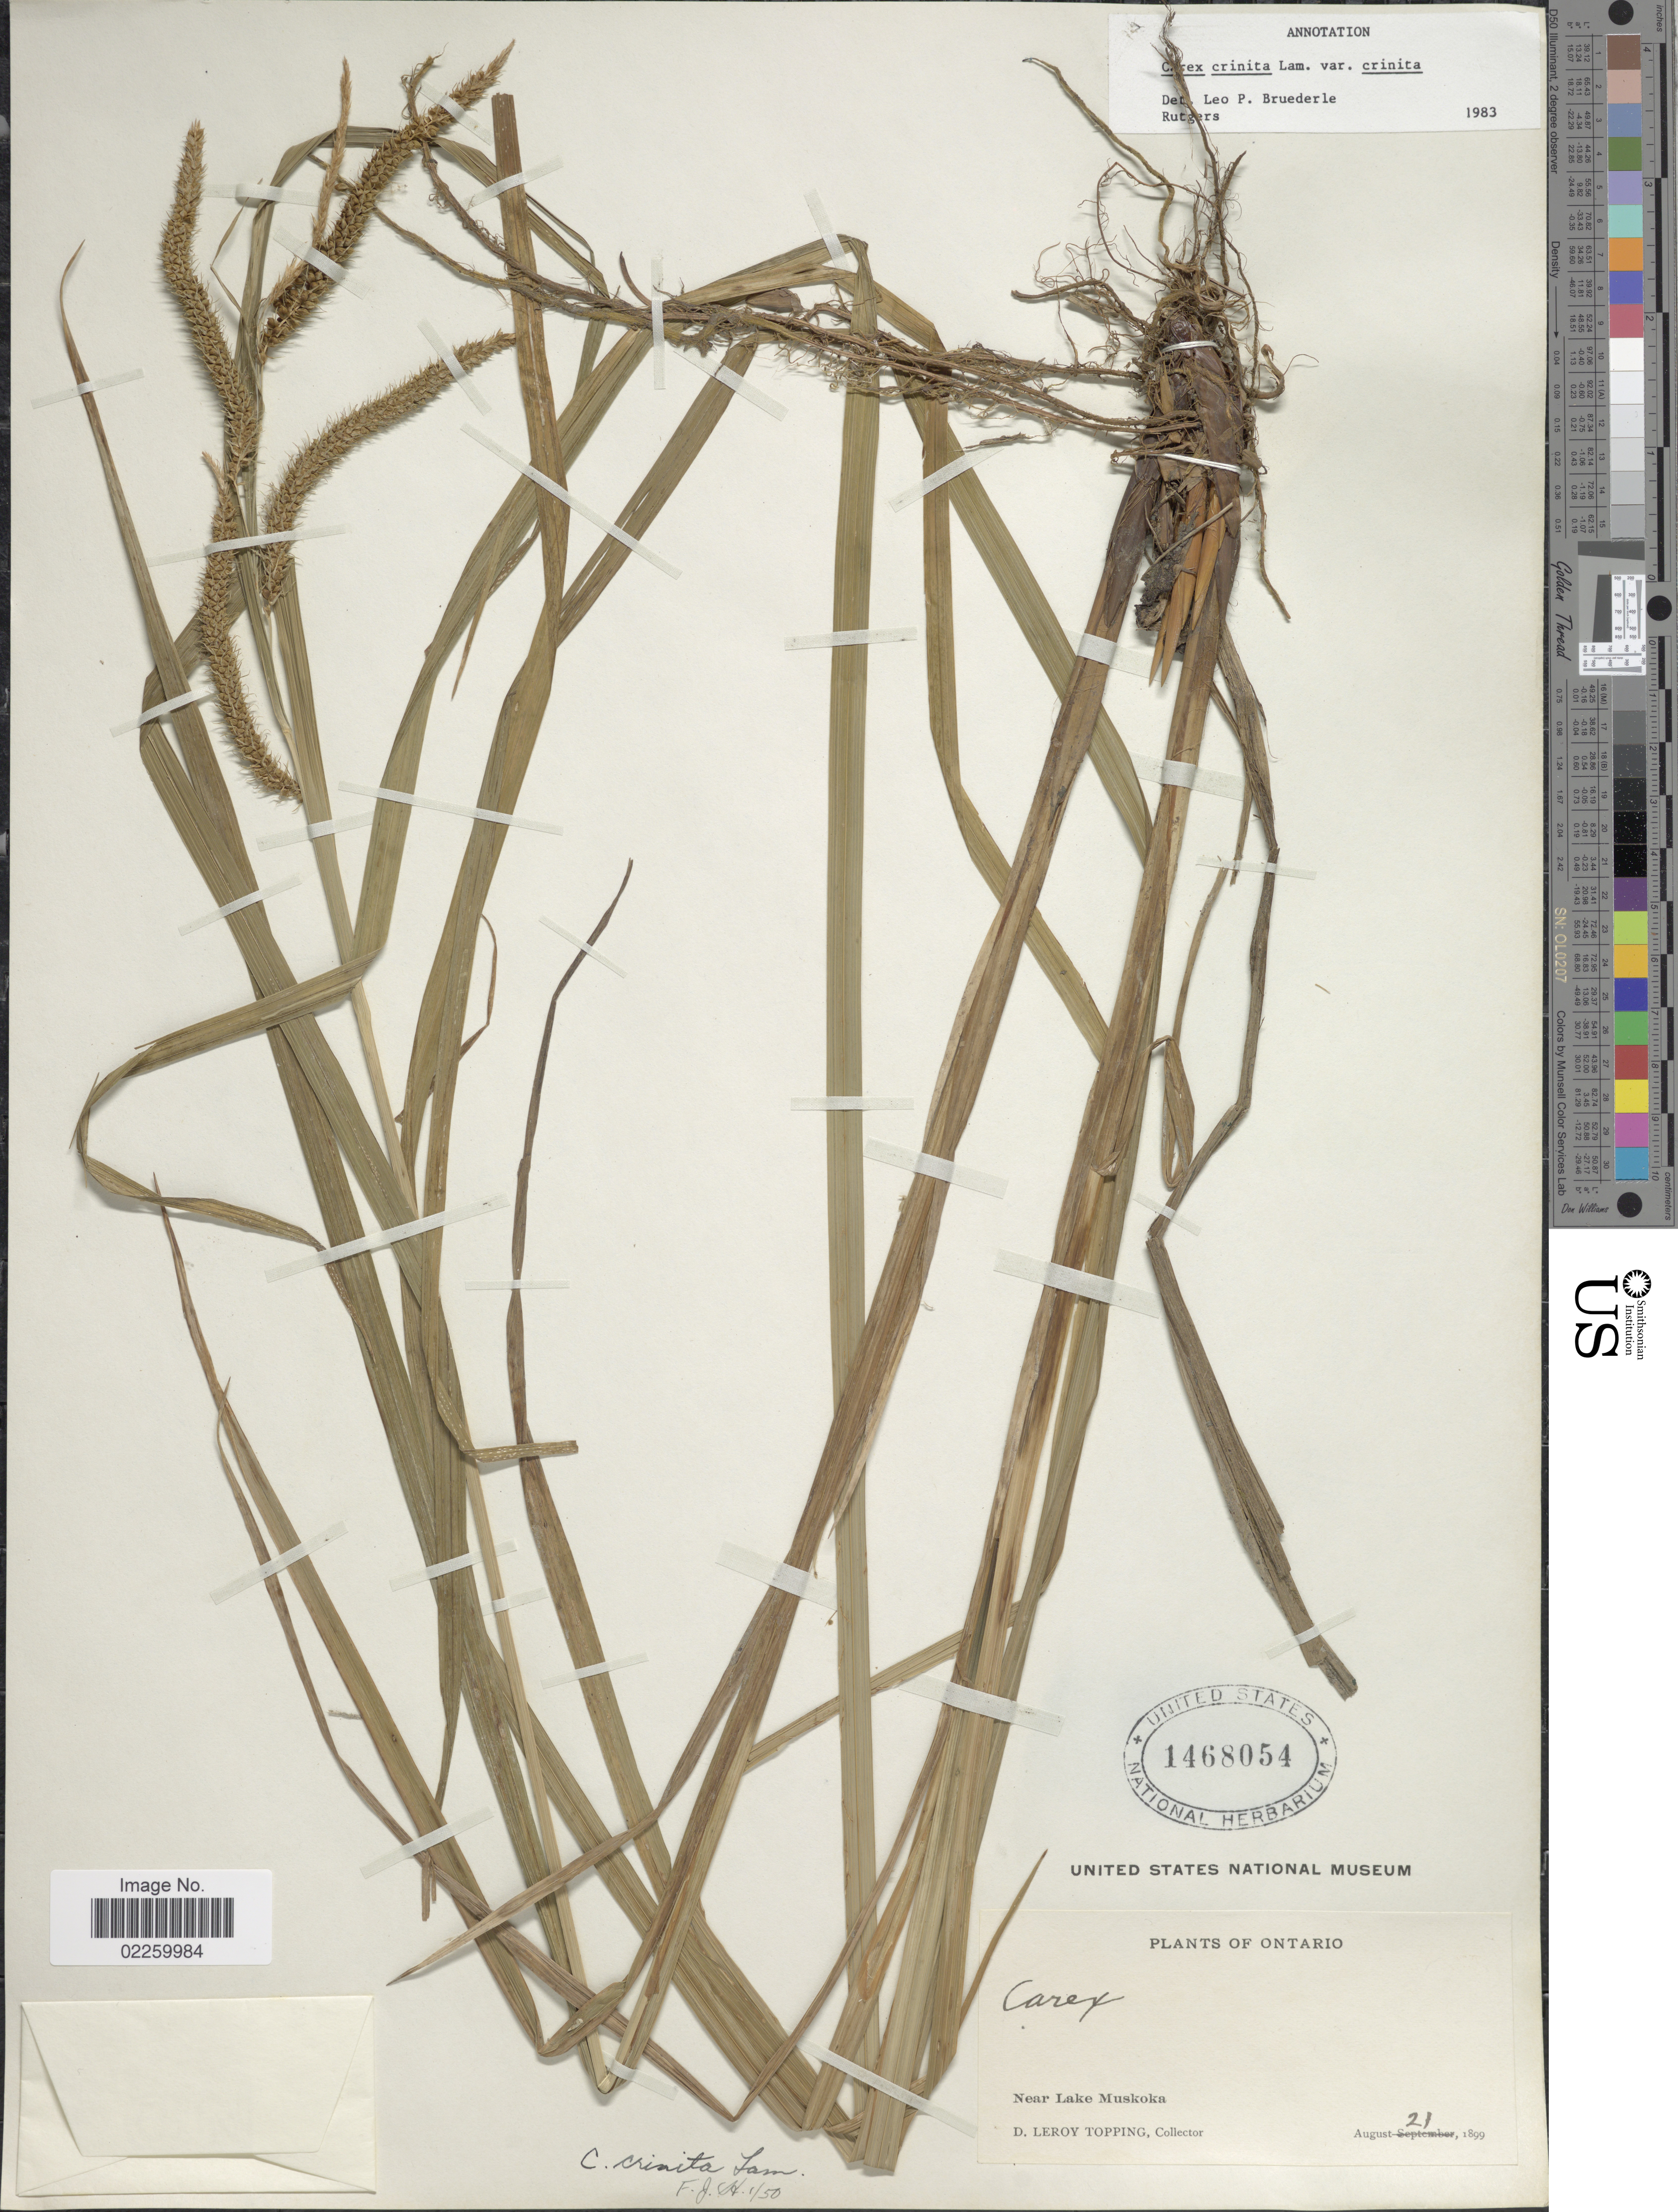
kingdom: Plantae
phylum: Tracheophyta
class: Liliopsida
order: Poales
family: Cyperaceae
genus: Carex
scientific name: Carex crinita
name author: Lam.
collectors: D. L. Topping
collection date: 1899-08-21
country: Canada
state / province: Ontario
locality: Near Lake Muskoka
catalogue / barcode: US 1468054